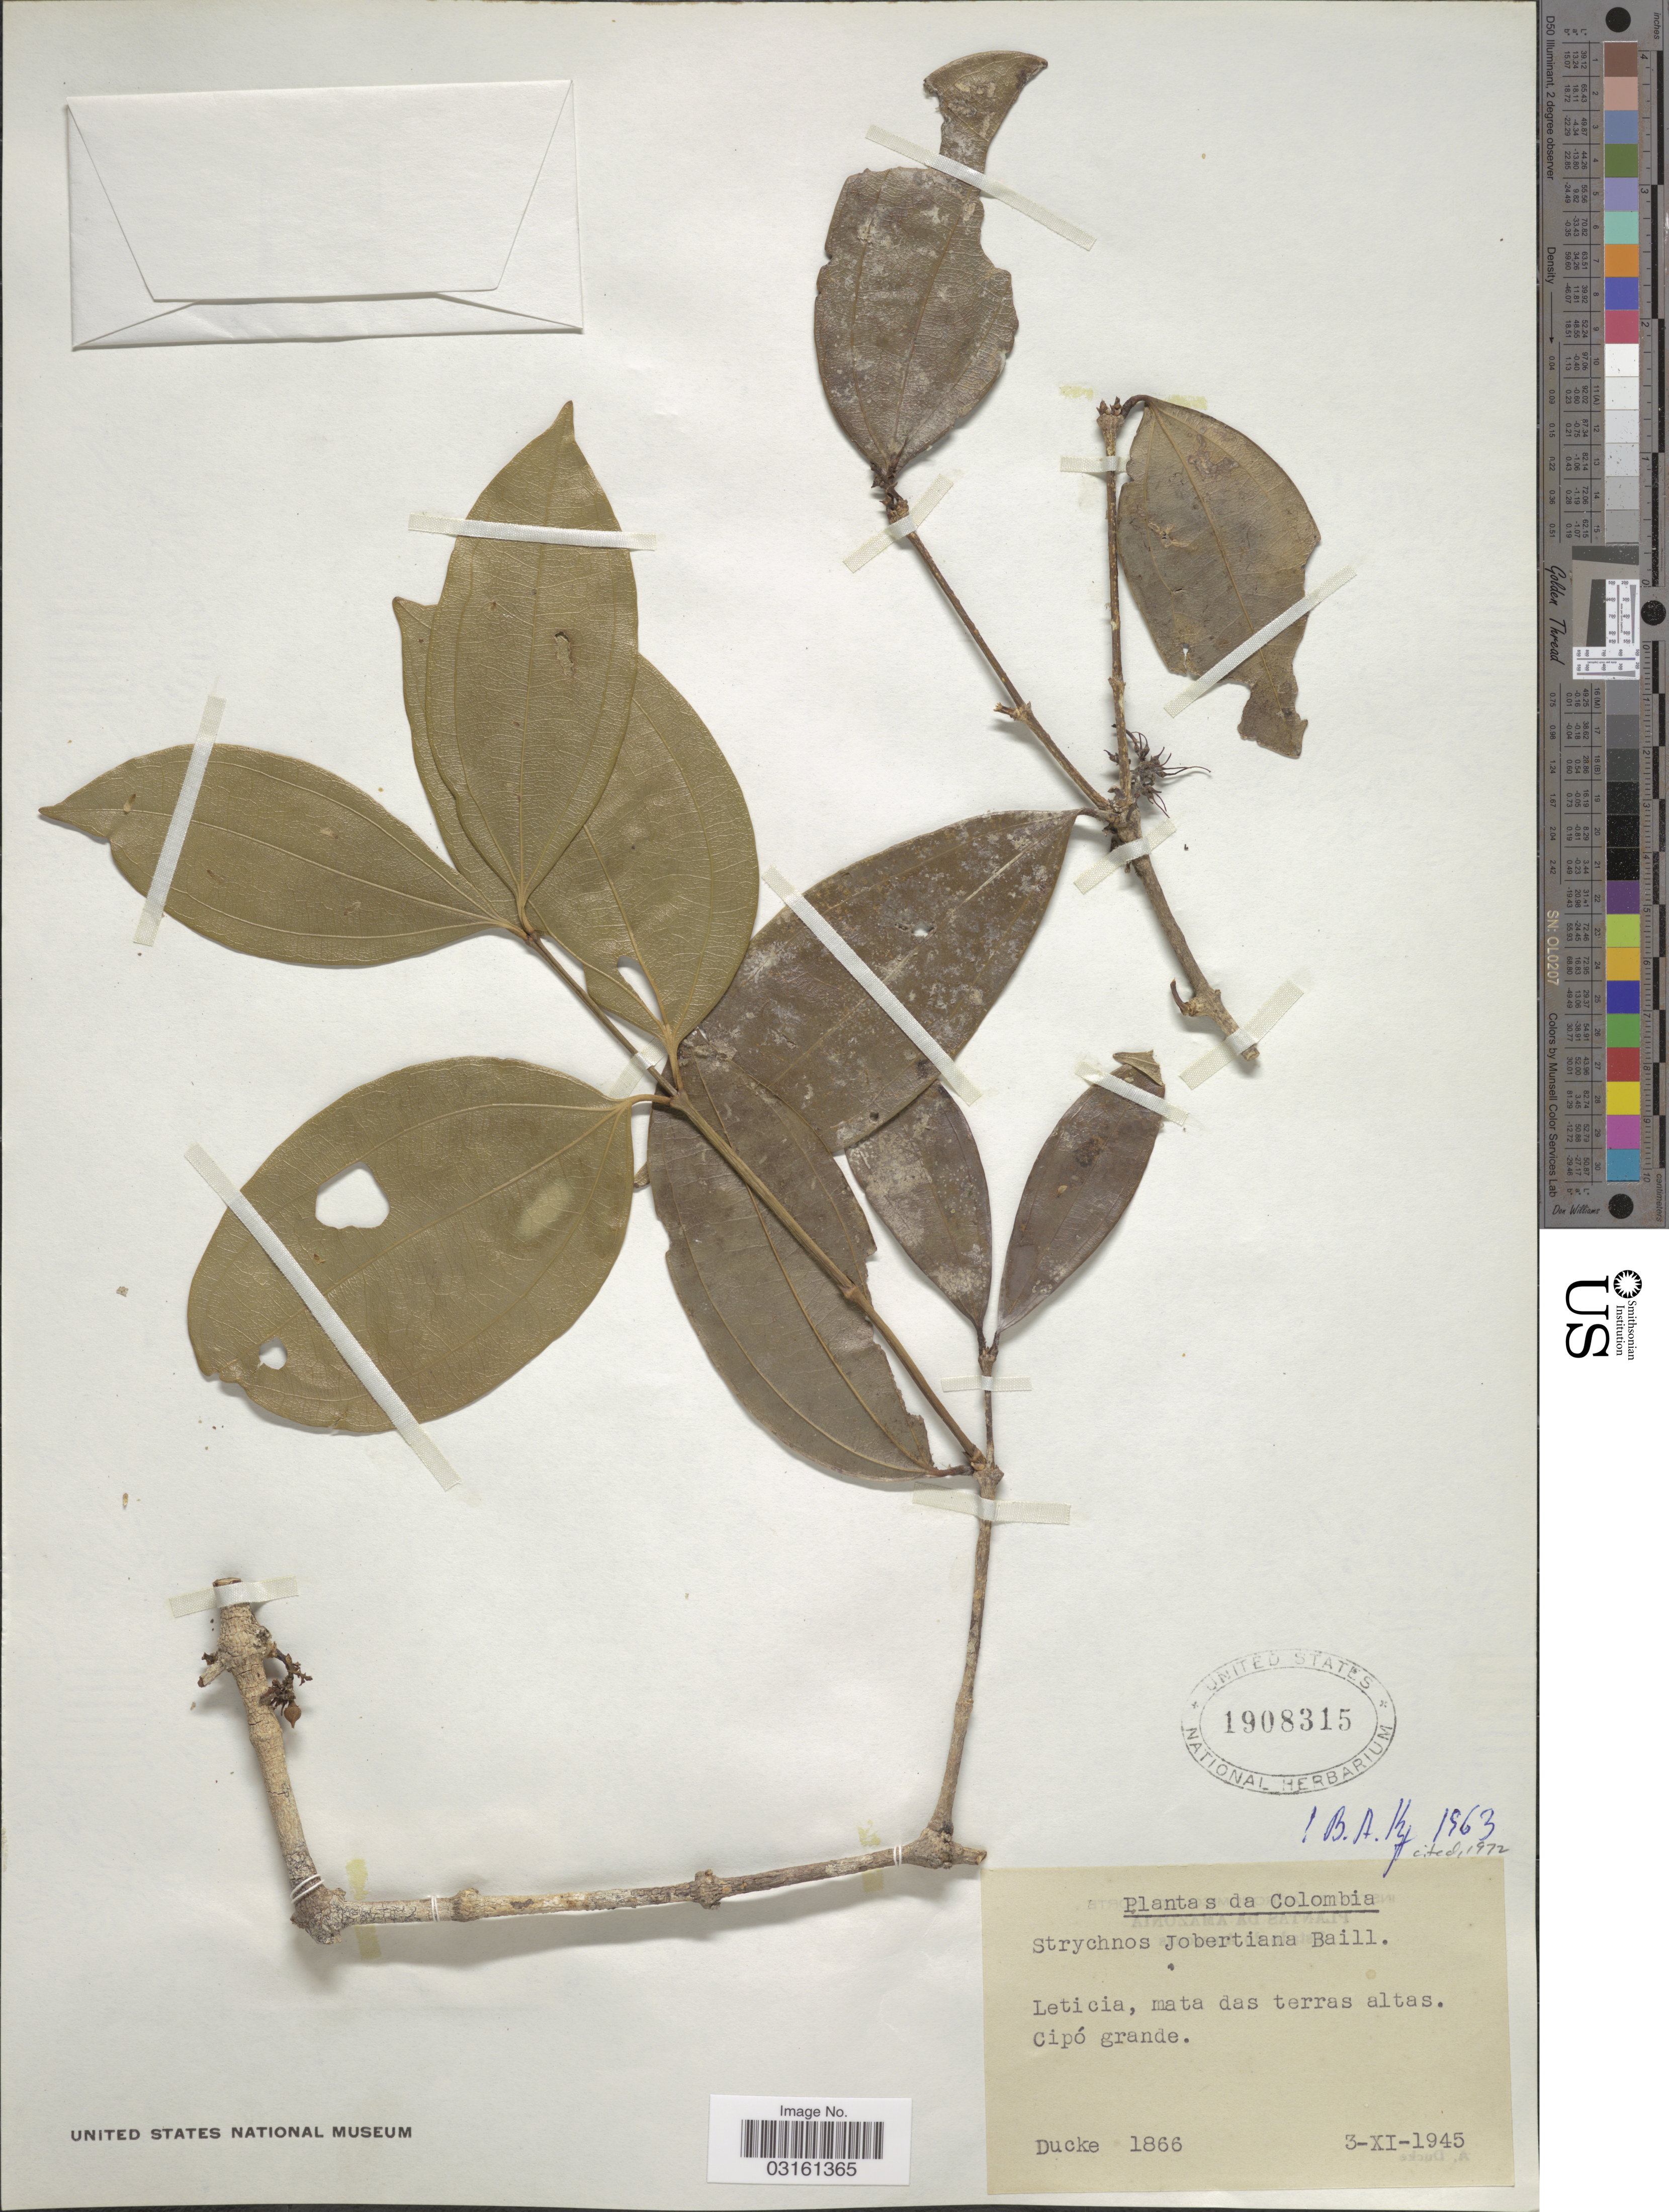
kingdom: Plantae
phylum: Tracheophyta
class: Magnoliopsida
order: Gentianales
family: Loganiaceae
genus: Strychnos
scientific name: Strychnos jobertiana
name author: Baill.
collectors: A. Ducke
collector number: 1866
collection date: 1945-11-03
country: Colombia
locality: Leticia, mata das terras altas.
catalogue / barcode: US 1908315